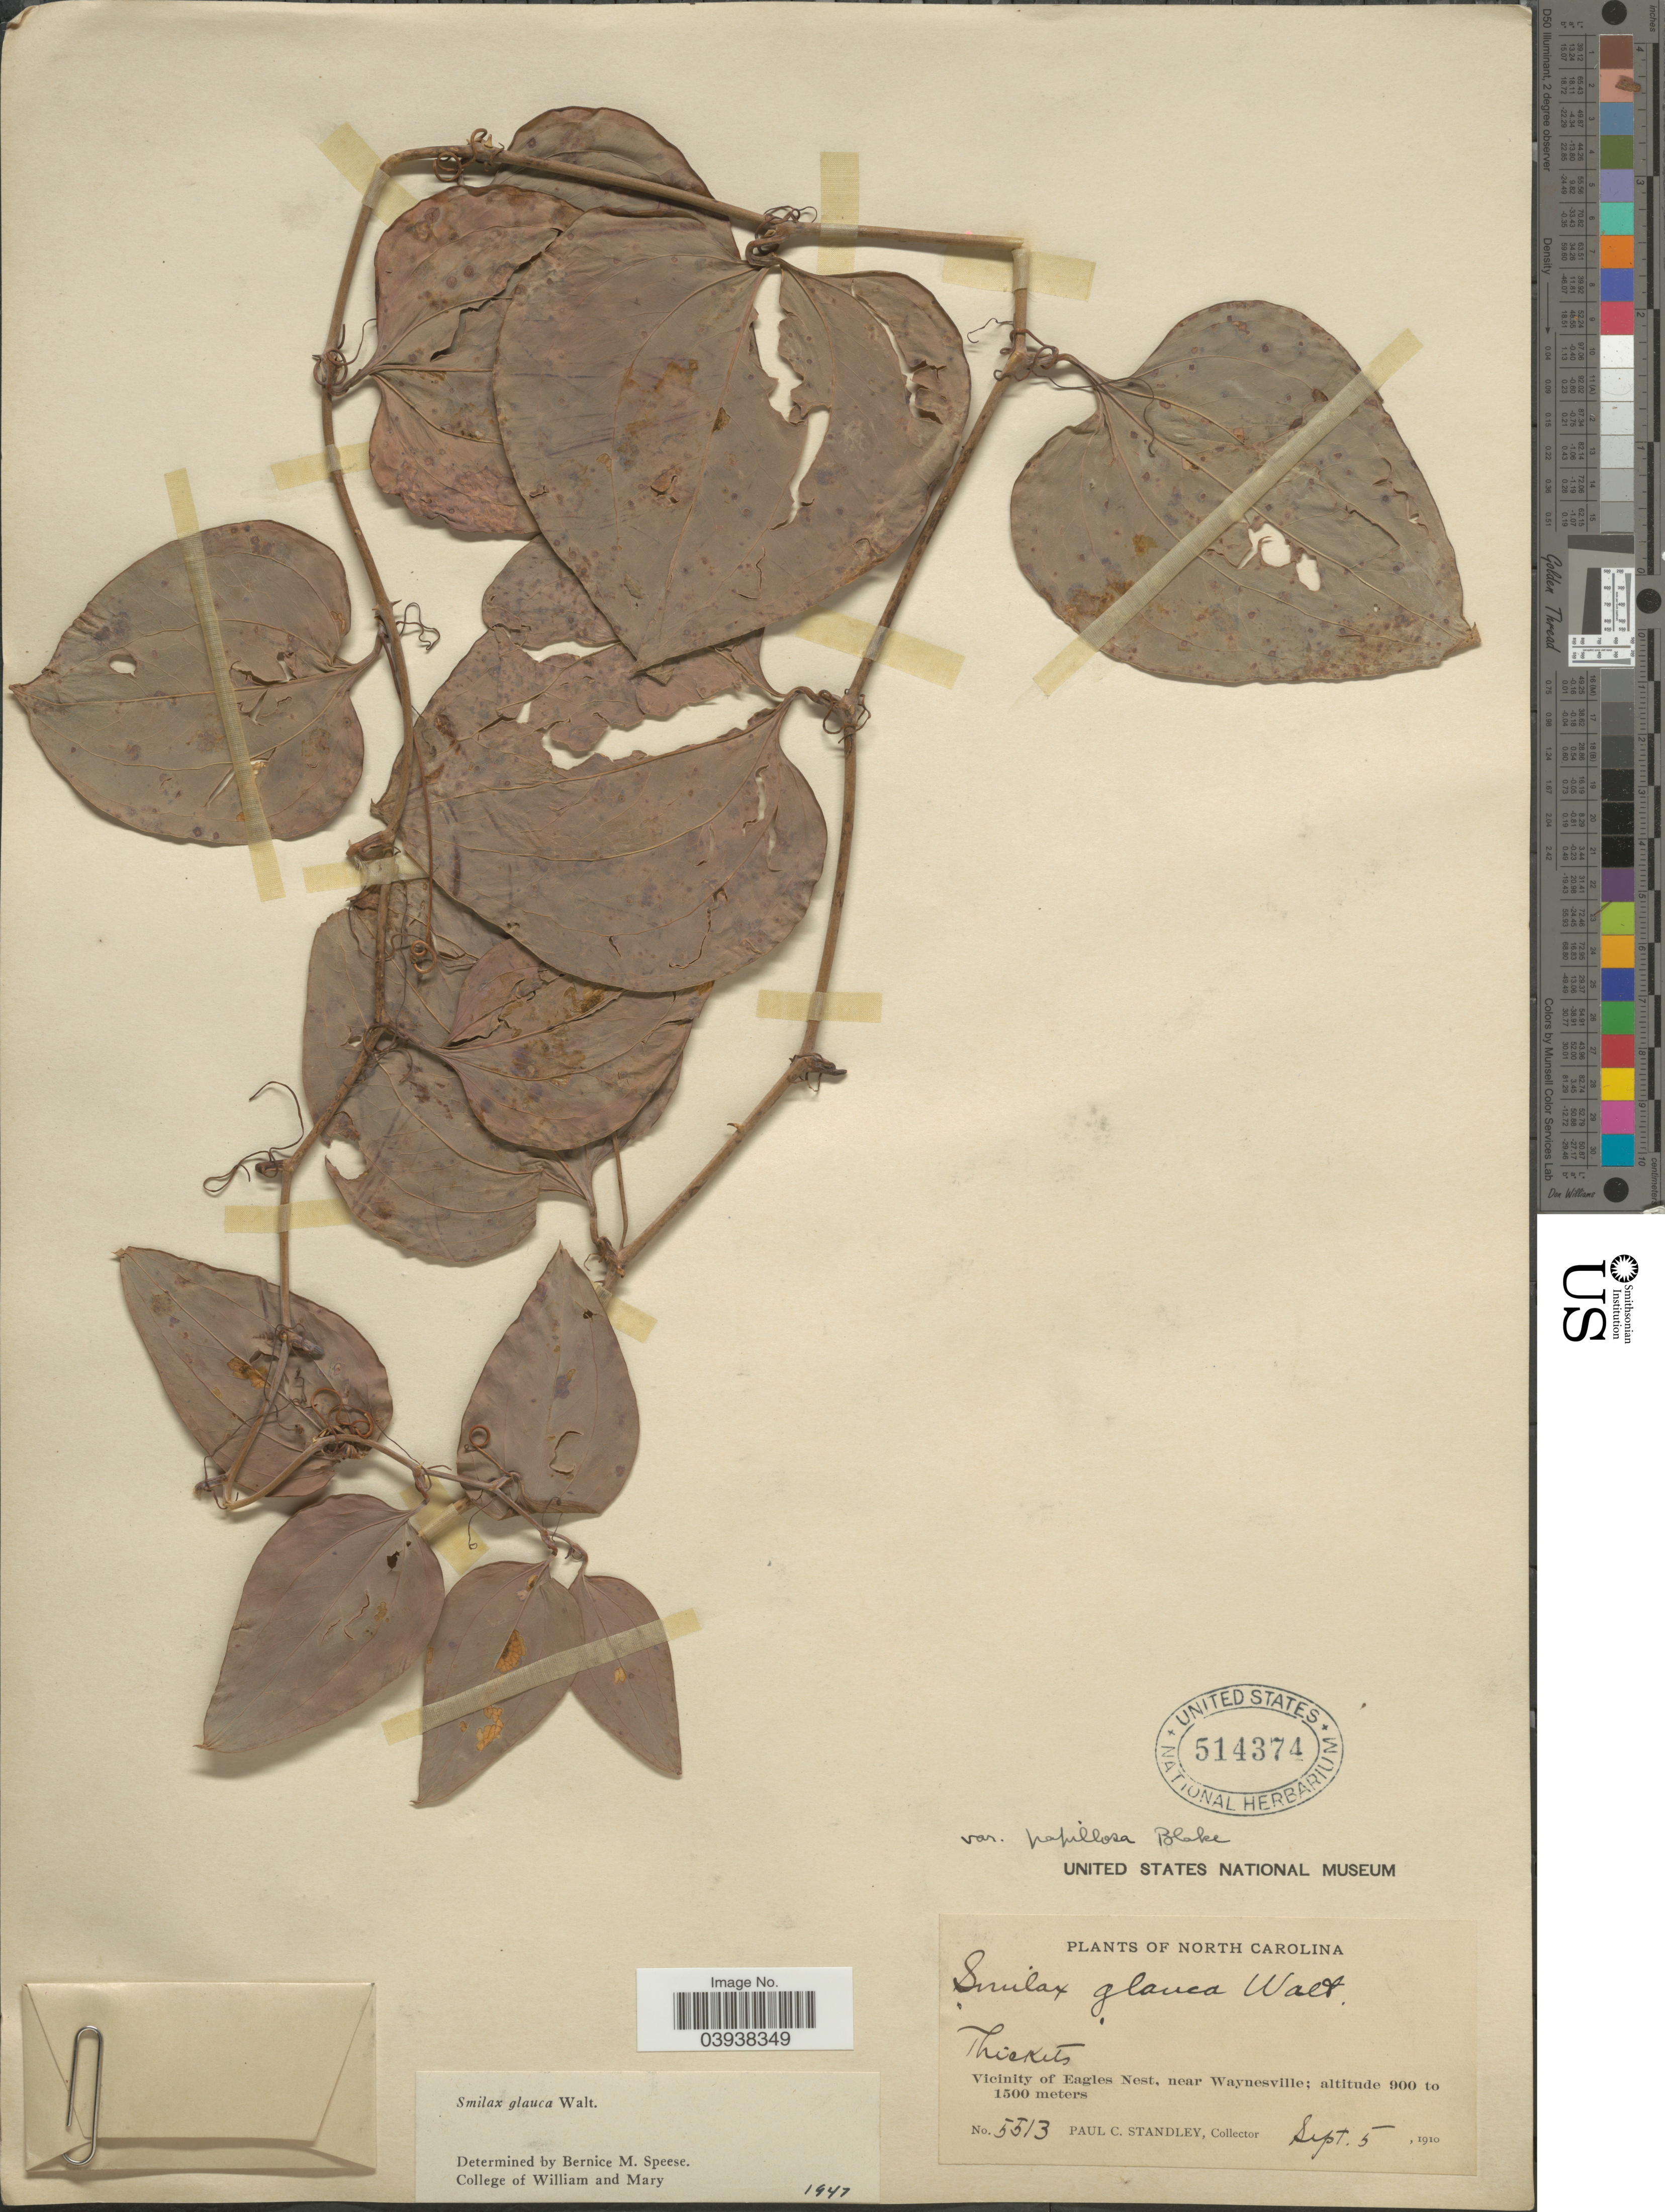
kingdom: Plantae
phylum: Tracheophyta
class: Liliopsida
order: Liliales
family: Smilacaceae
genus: Smilax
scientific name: Smilax glauca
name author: Walter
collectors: P. C. Standley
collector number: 5513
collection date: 1910-09-05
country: United States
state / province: North Carolina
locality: Thickets. Vicinity of Eagles Nest, near Waynesville.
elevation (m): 900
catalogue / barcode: US 514374